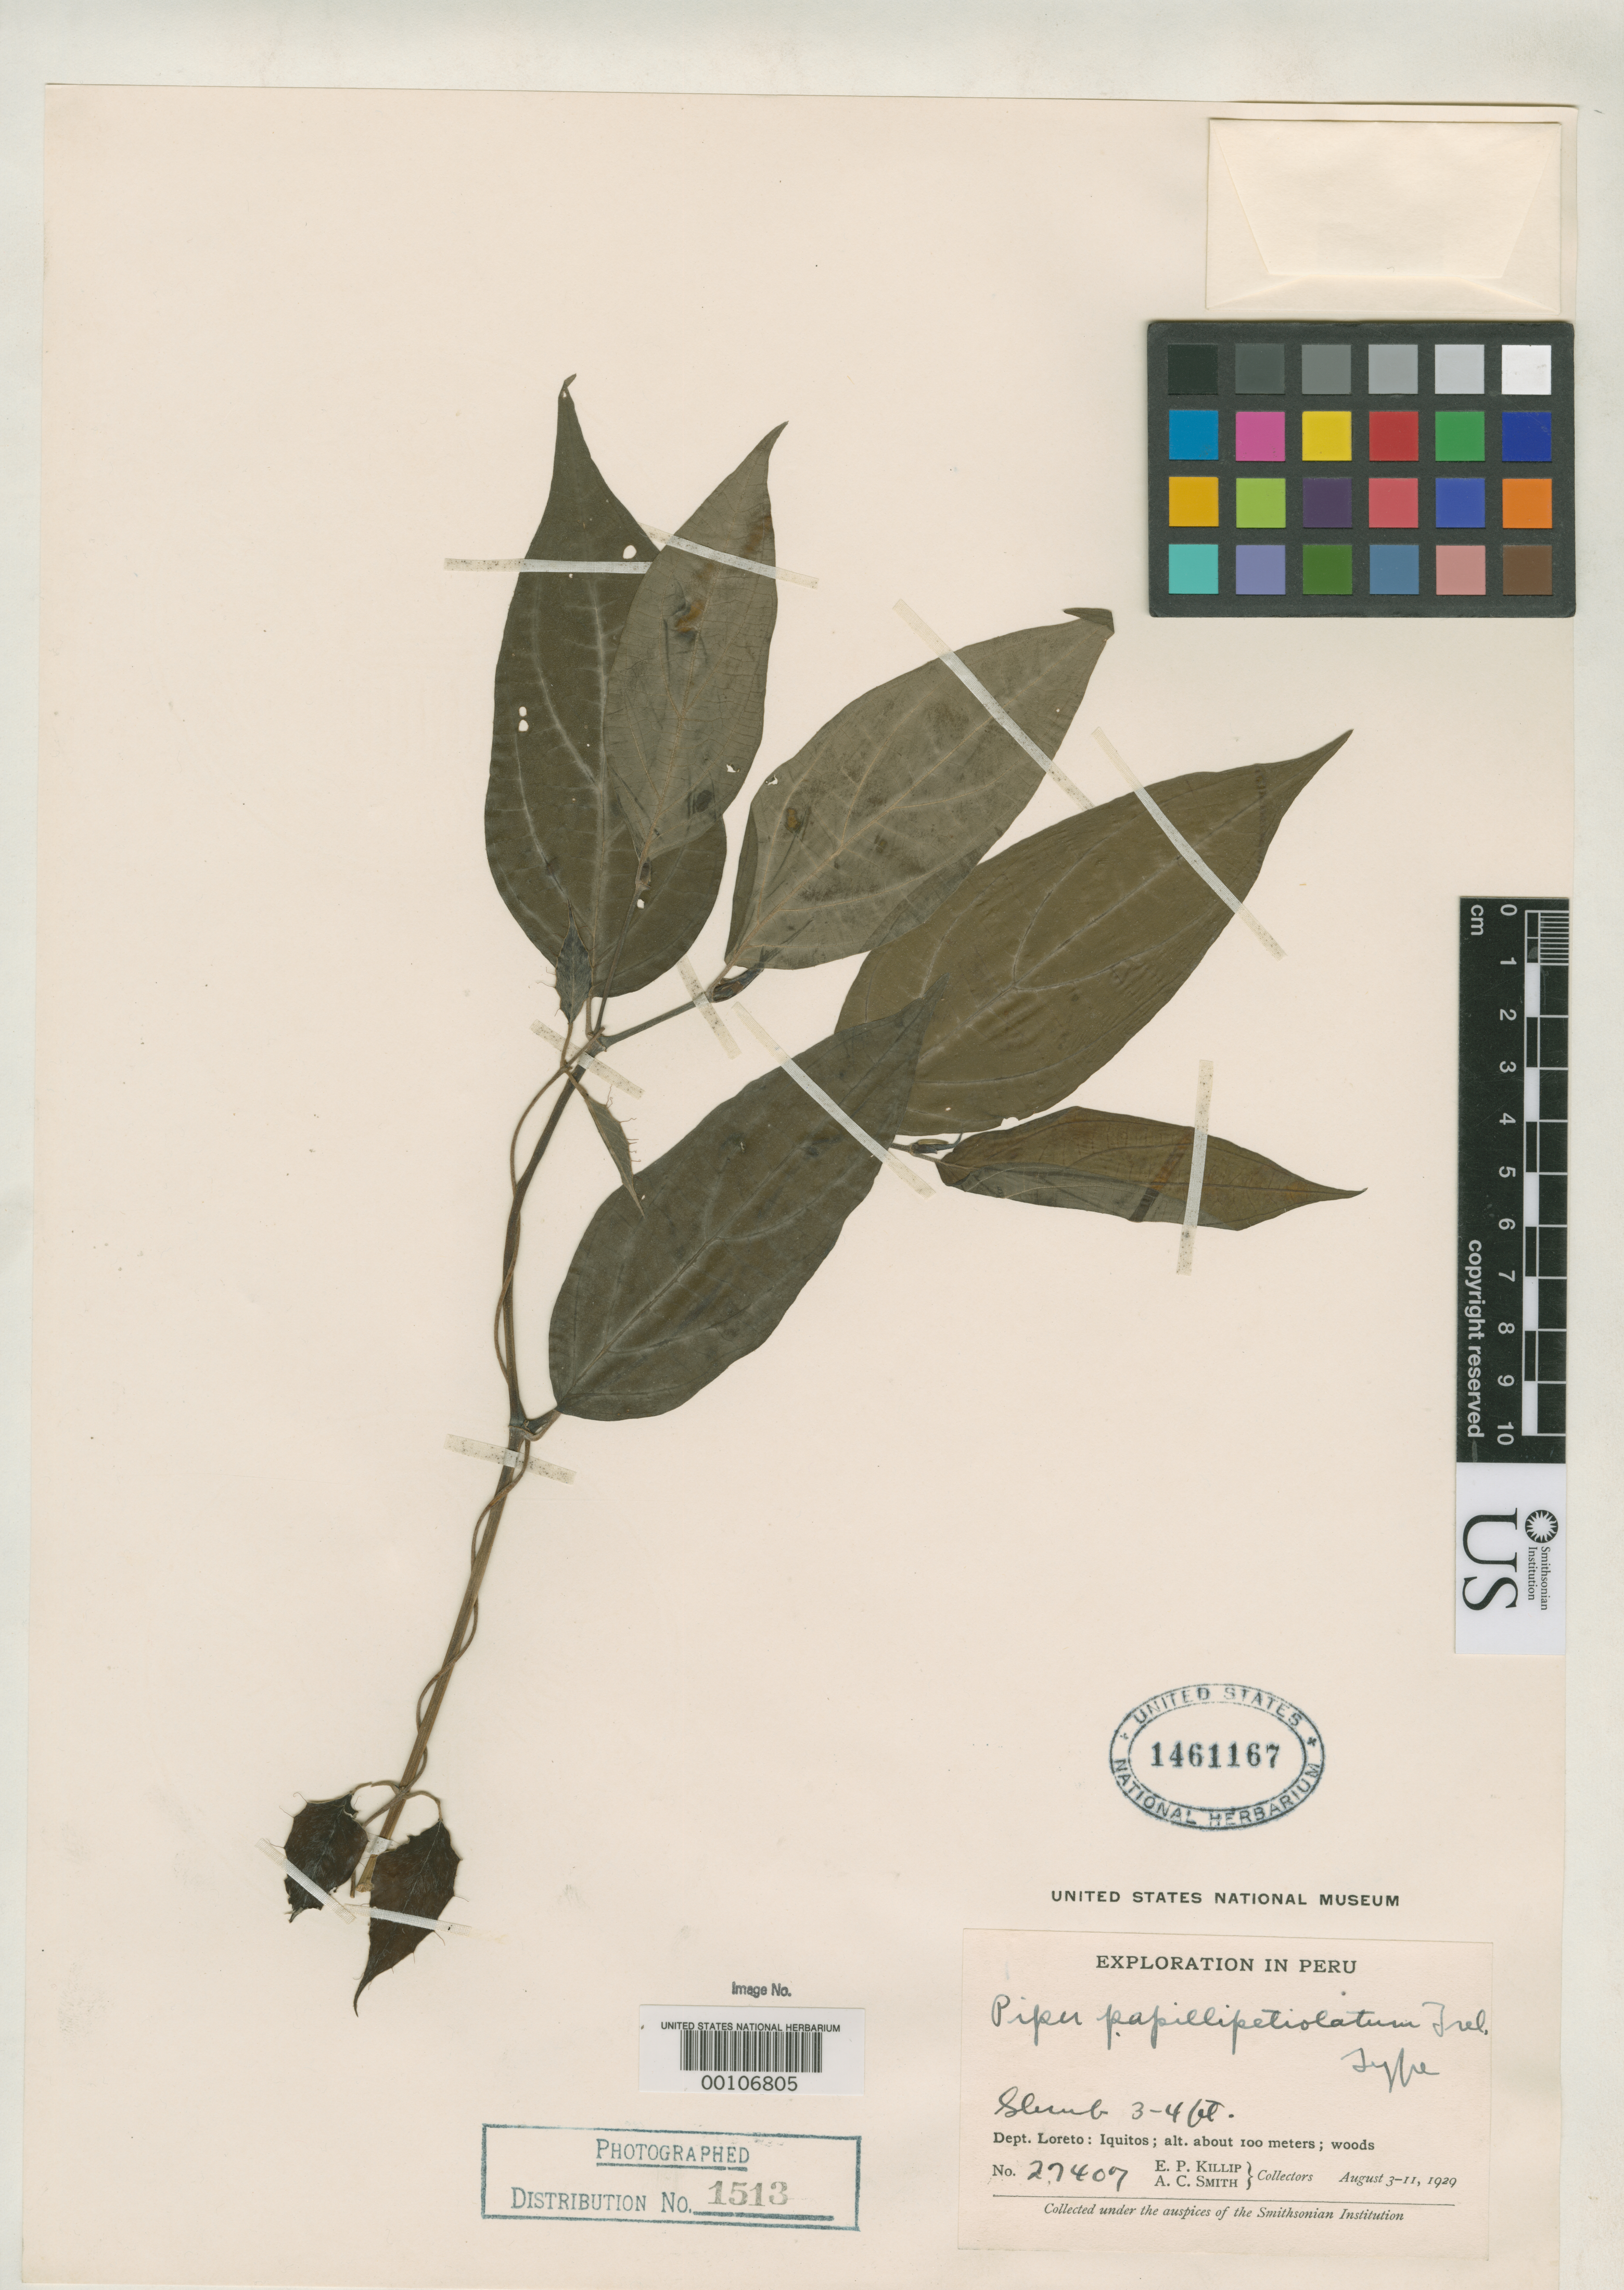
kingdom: Plantae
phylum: Tracheophyta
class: Magnoliopsida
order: Piperales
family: Piperaceae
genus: Piper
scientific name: Piper papillipetiolatum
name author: Trel. in J.F. Macbr.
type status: Holotype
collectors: E. P. Killip & A. C. Smith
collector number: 27407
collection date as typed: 03 Aug 1929 to 11 Aug 1929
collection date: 1929-08-03/1929-08-11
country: Peru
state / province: Loreto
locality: Iquitos.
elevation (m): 100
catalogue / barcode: US 1461167